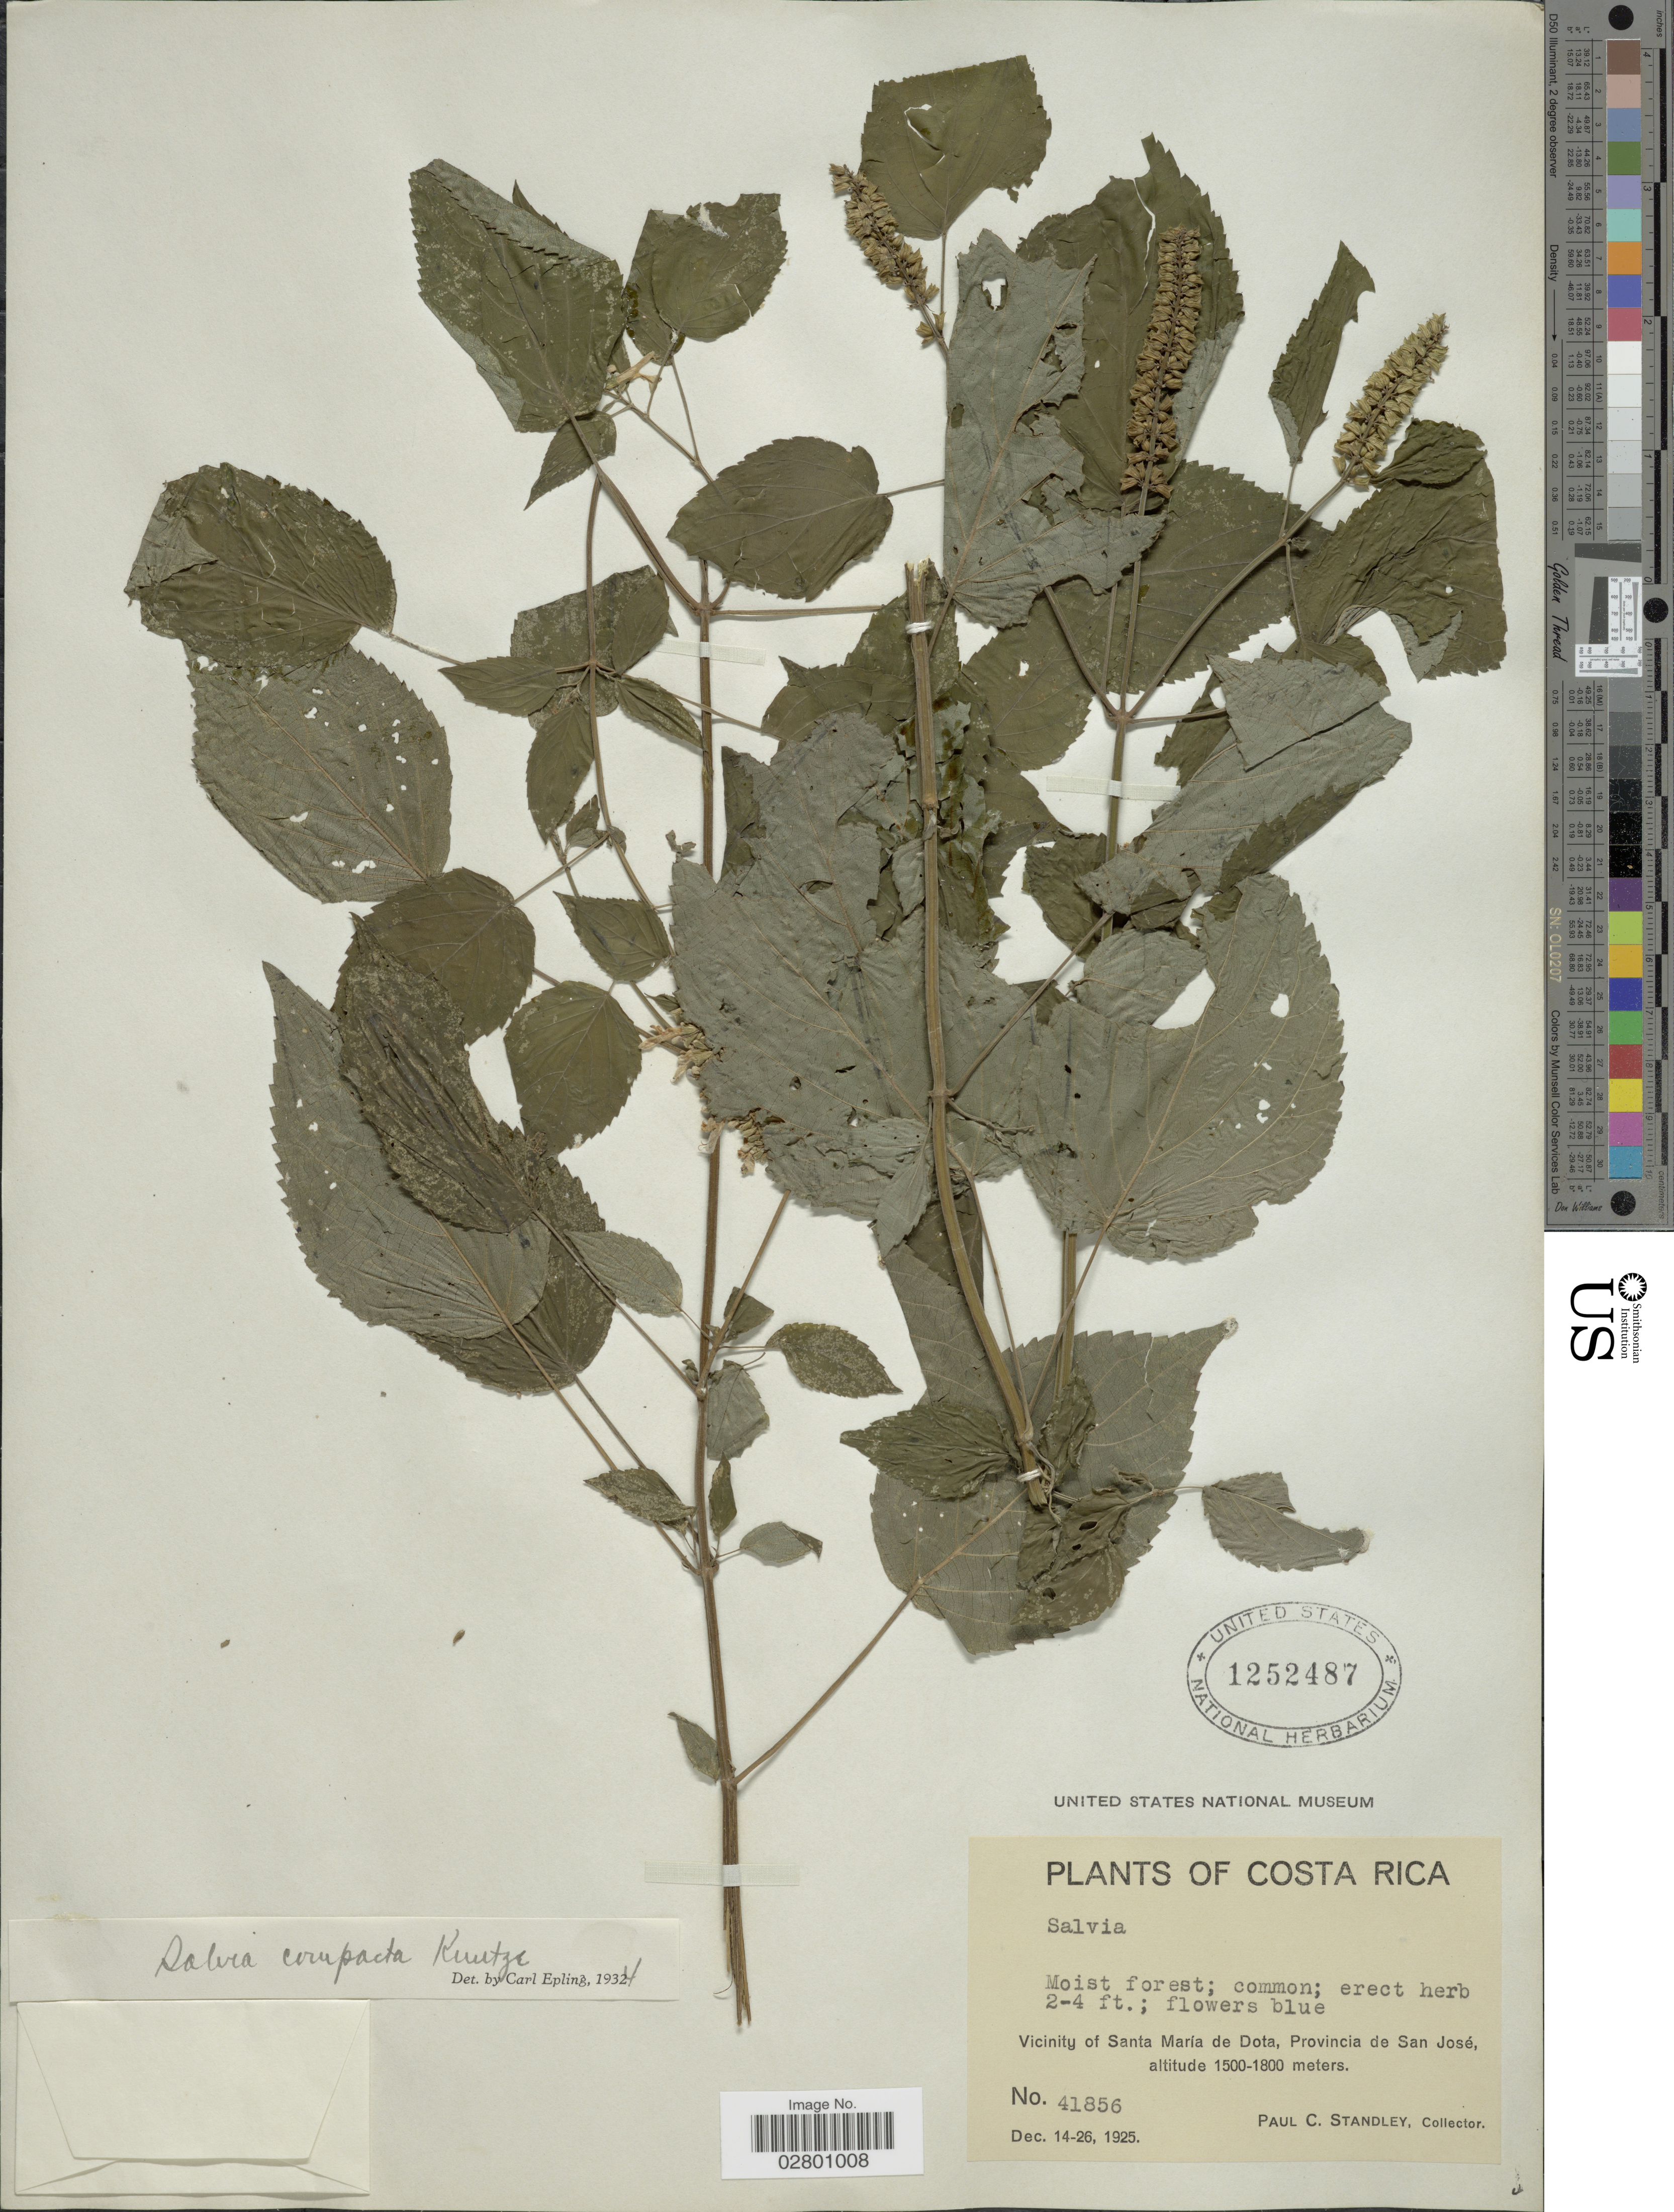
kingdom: Plantae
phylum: Tracheophyta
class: Magnoliopsida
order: Lamiales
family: Lamiaceae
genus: Salvia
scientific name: Salvia compacta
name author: Kuntze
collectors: P. C. Standley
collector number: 41856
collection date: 1925-12-14/1925-12-26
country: Costa Rica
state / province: San José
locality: Vicinity of Santa María de Dota.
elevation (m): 1500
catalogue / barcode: US 1252487